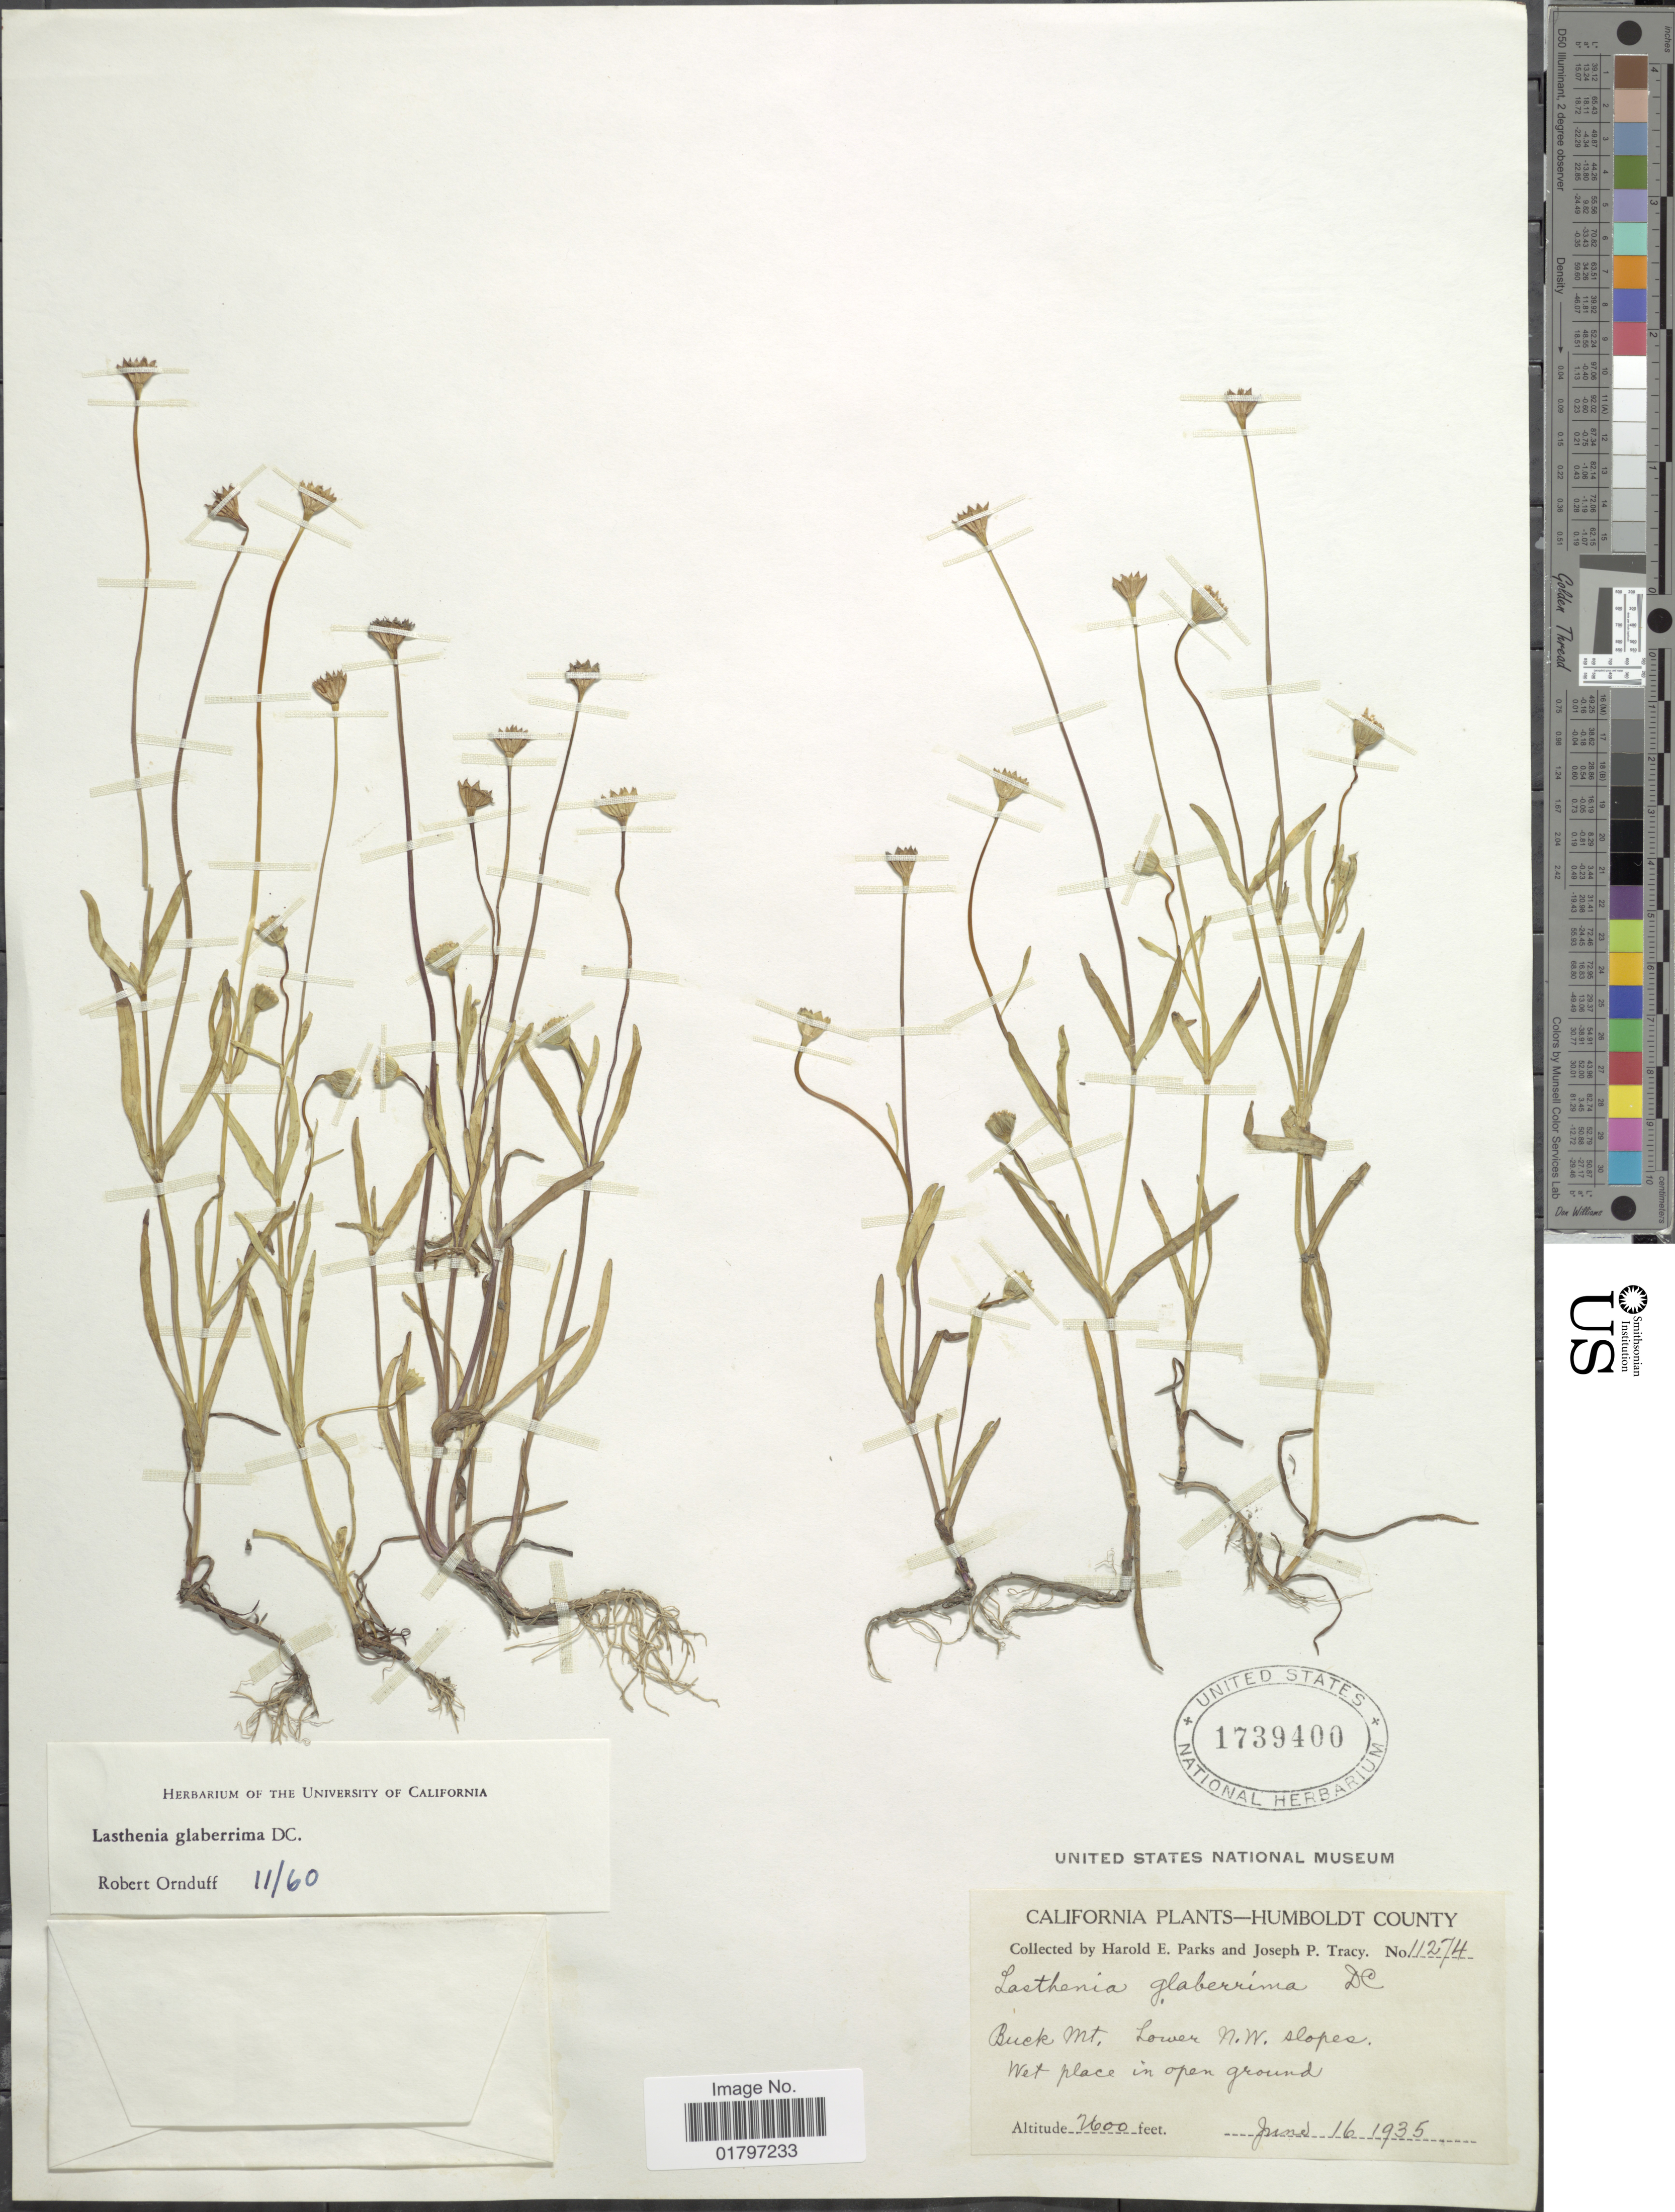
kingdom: Plantae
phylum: Tracheophyta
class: Magnoliopsida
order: Asterales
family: Asteraceae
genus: Lasthenia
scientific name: Lasthenia glaberrima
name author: DC.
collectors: H. E. Parks & J. Tracy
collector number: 11274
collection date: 1935-06-16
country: United States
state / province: California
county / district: Humboldt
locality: Humboldt County. Buck Mt. Lower N.W. slopes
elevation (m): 792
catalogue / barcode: US 1739400